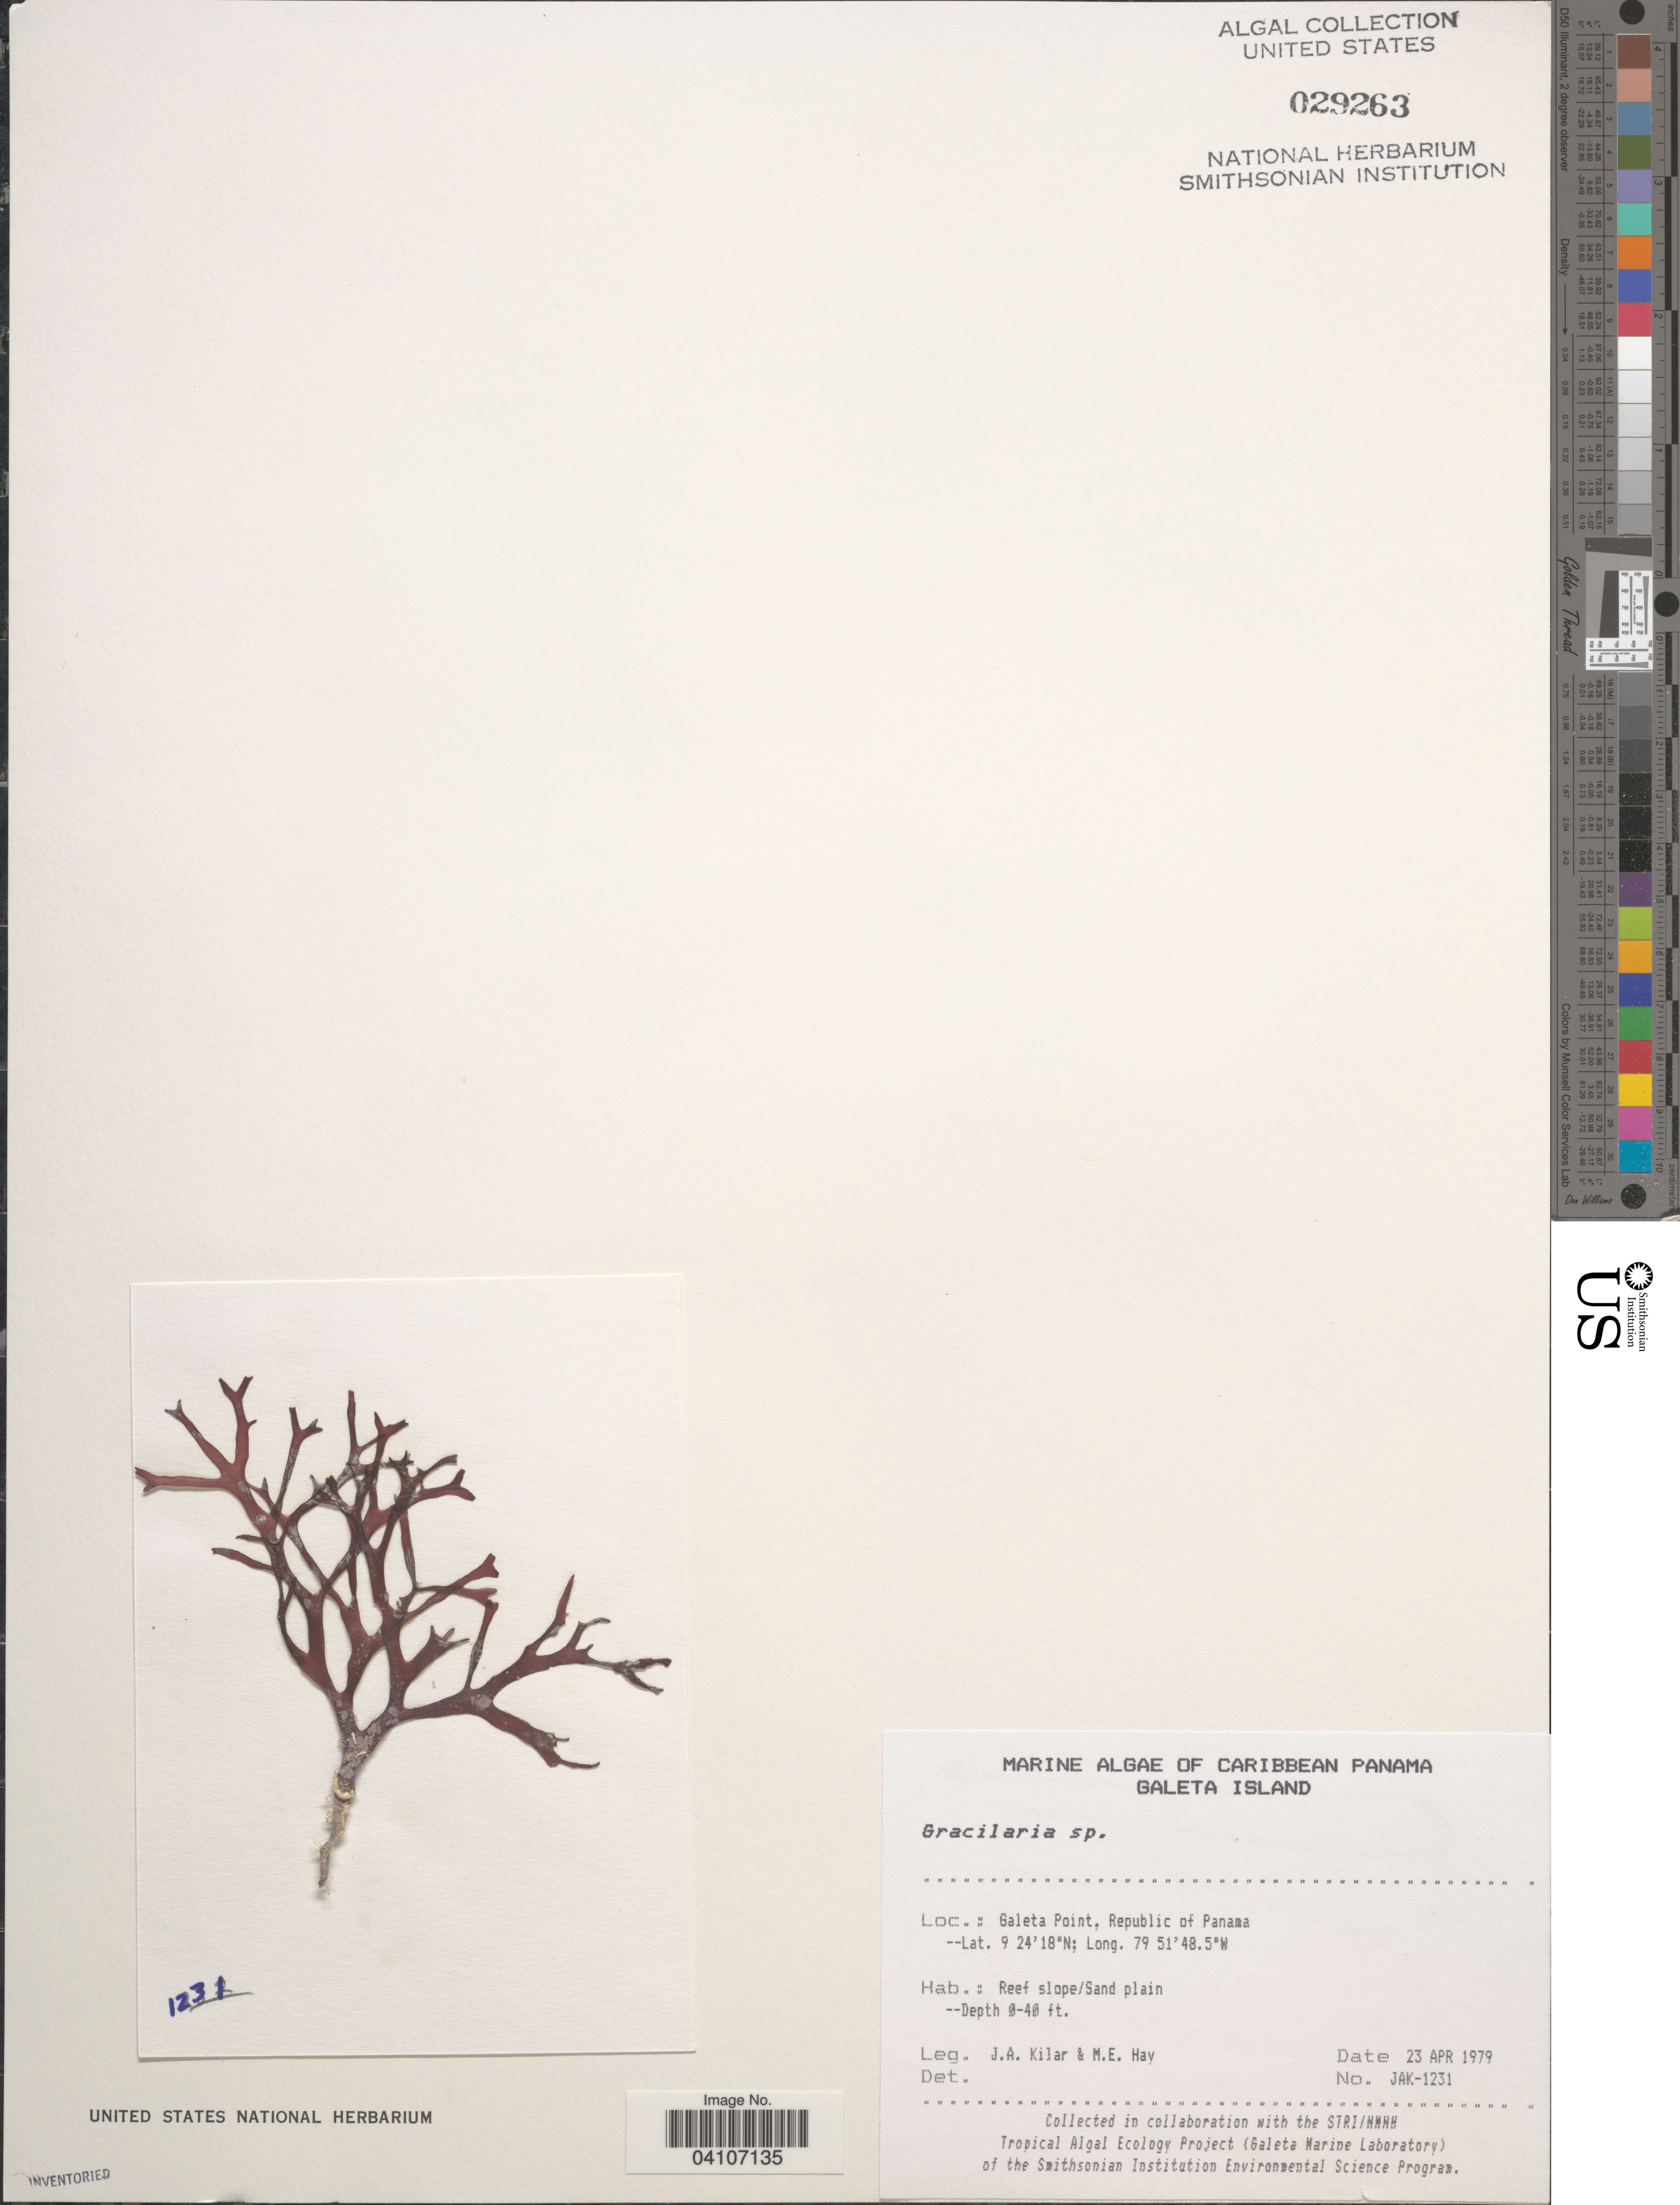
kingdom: Plantae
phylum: Rhodophyta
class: Florideophyceae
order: Gracilariales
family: Gracilariaceae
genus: Gracilaria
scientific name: Gracilaria sp.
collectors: J. A. Kilar & M. E. Hay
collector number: JAK-1231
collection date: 1979-04-23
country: Panama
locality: Caribbean Panama. Galeta Island. Galeta Point, Republic of Panama.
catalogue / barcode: US 29263